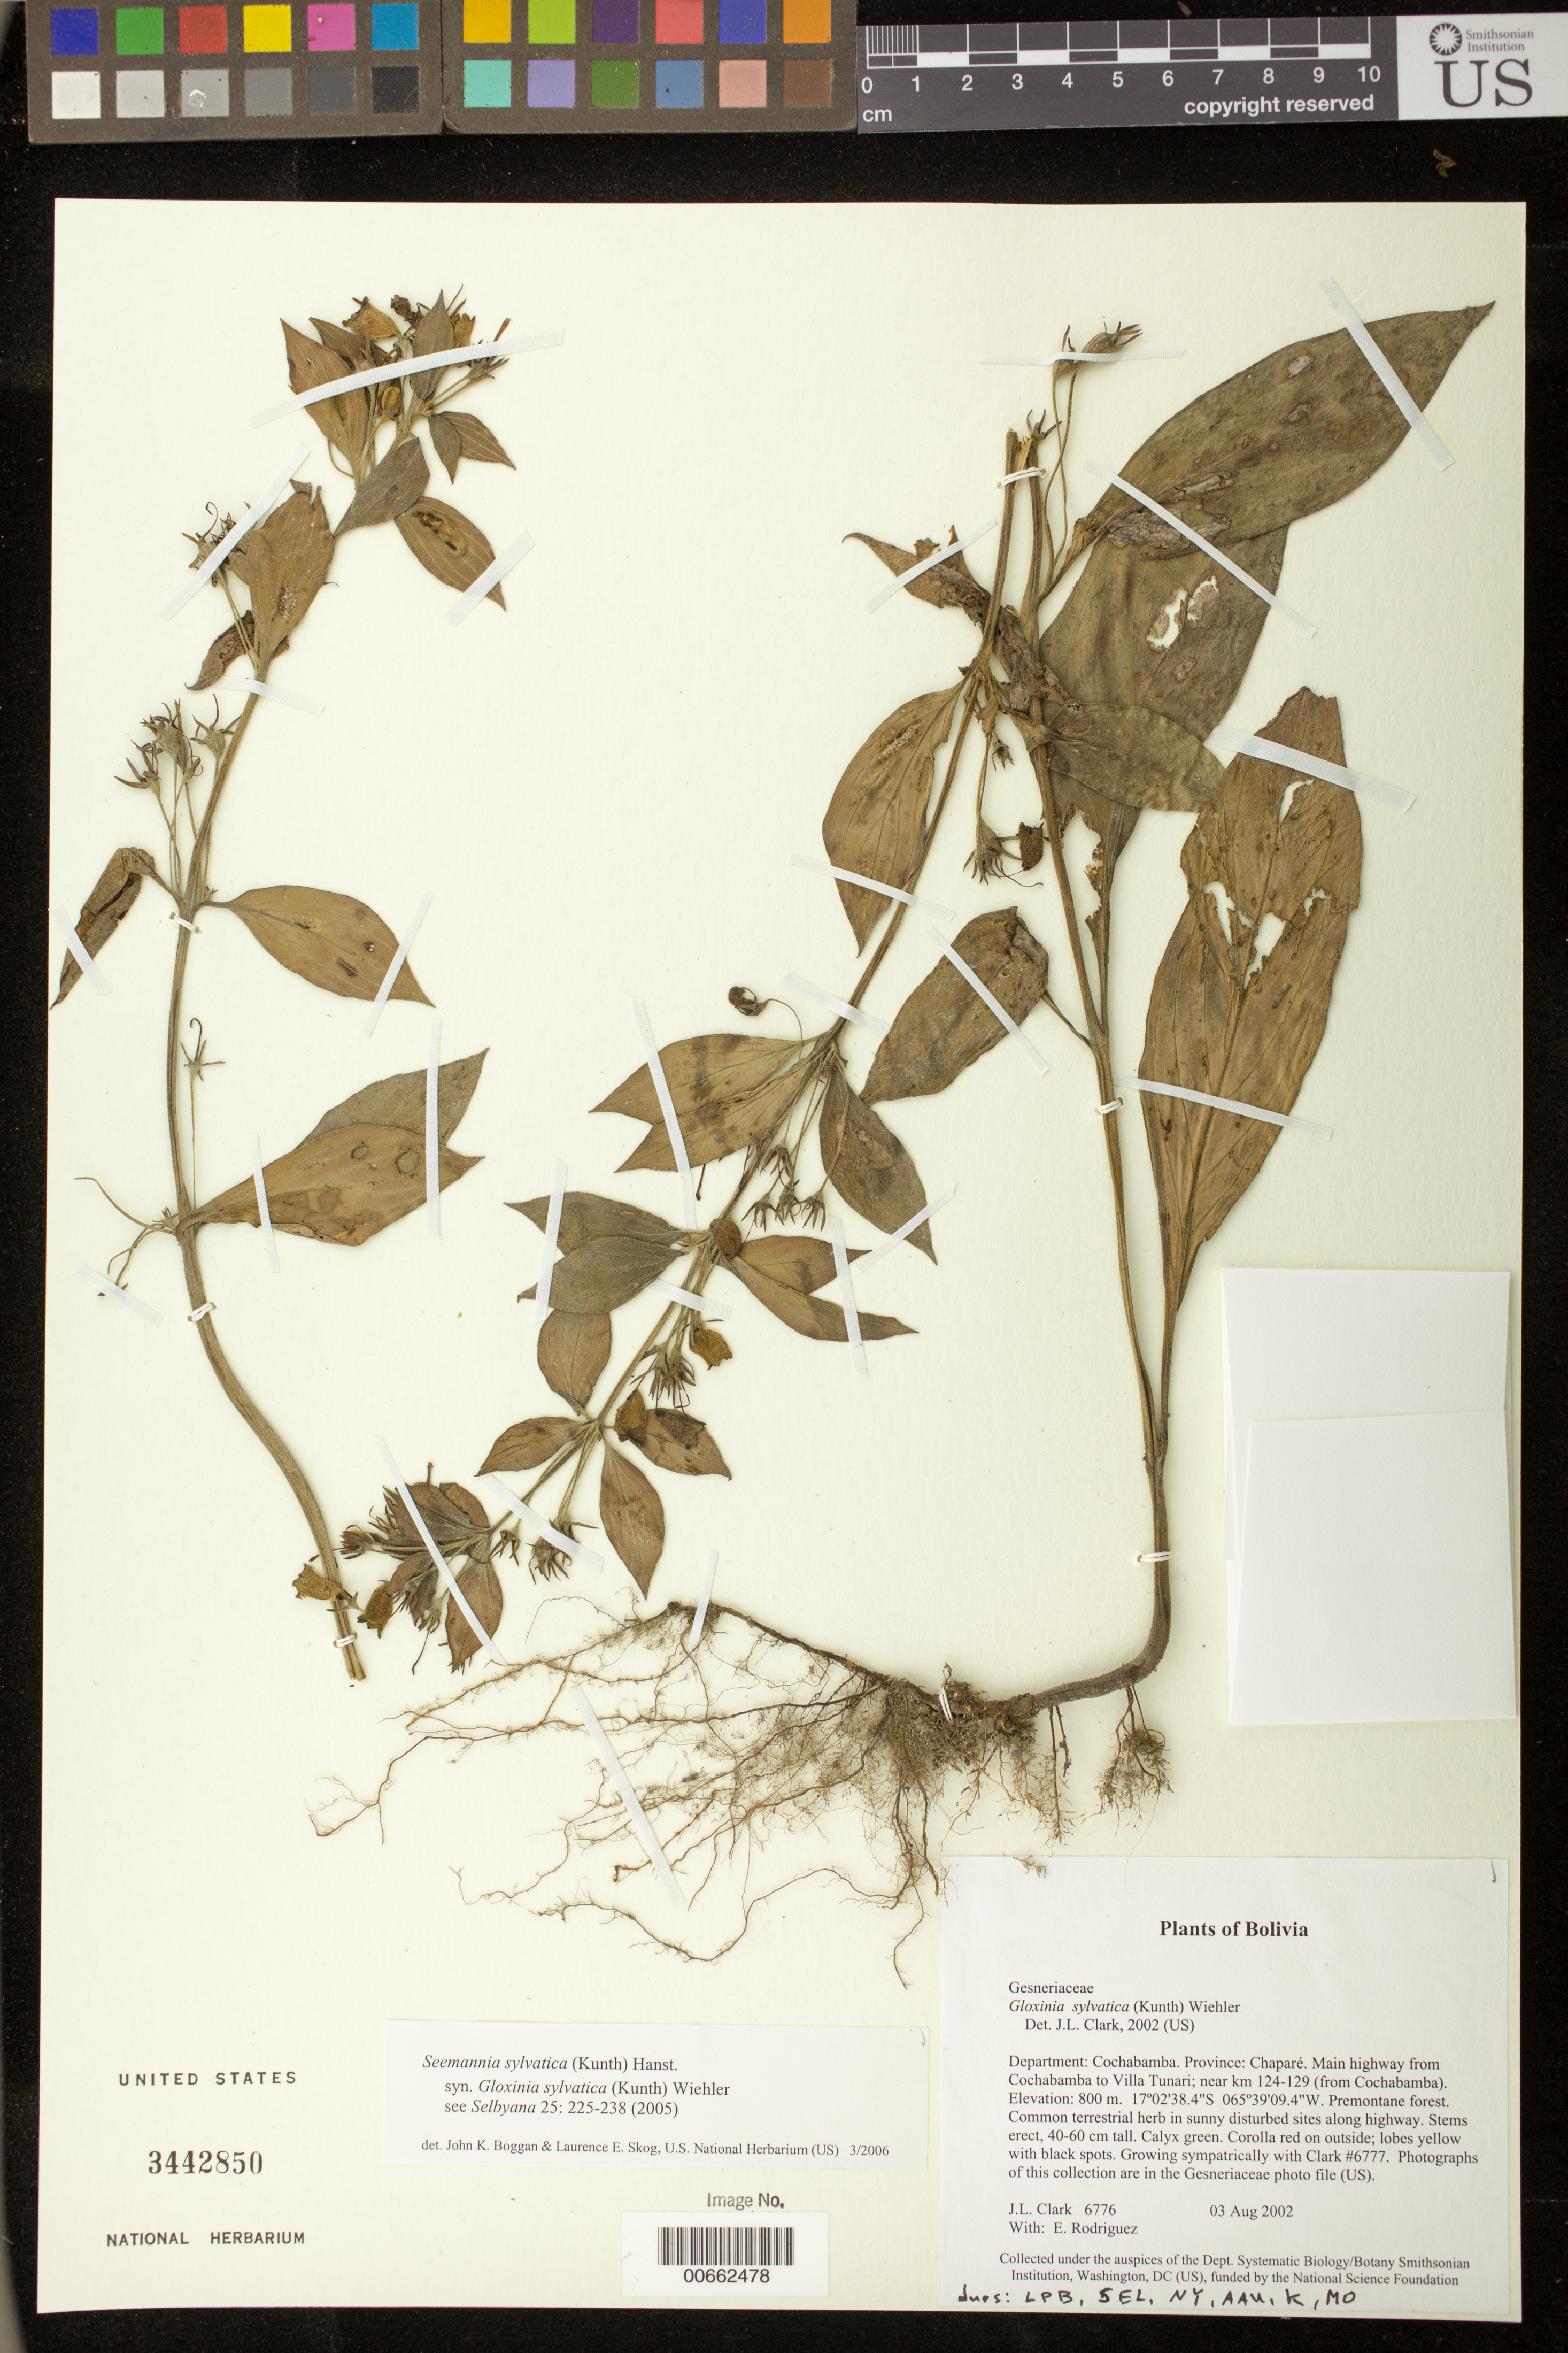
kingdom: Plantae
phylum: Tracheophyta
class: Magnoliopsida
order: Lamiales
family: Gesneriaceae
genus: Seemannia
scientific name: Seemannia sylvatica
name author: (Kunth) Hanst.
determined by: Boggan, J. K.; Skog, L. E.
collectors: J. L. Clark & E. Rodriguez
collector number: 6776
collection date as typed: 03 Aug 2002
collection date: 2002-08-03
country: Bolivia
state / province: Cochabamba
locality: Chaparé, Main highway from Cochabamba to Villa Tunari; near km 124-129 (from Cochabamba).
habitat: Premontane forest.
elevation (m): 800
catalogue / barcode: US 3442850